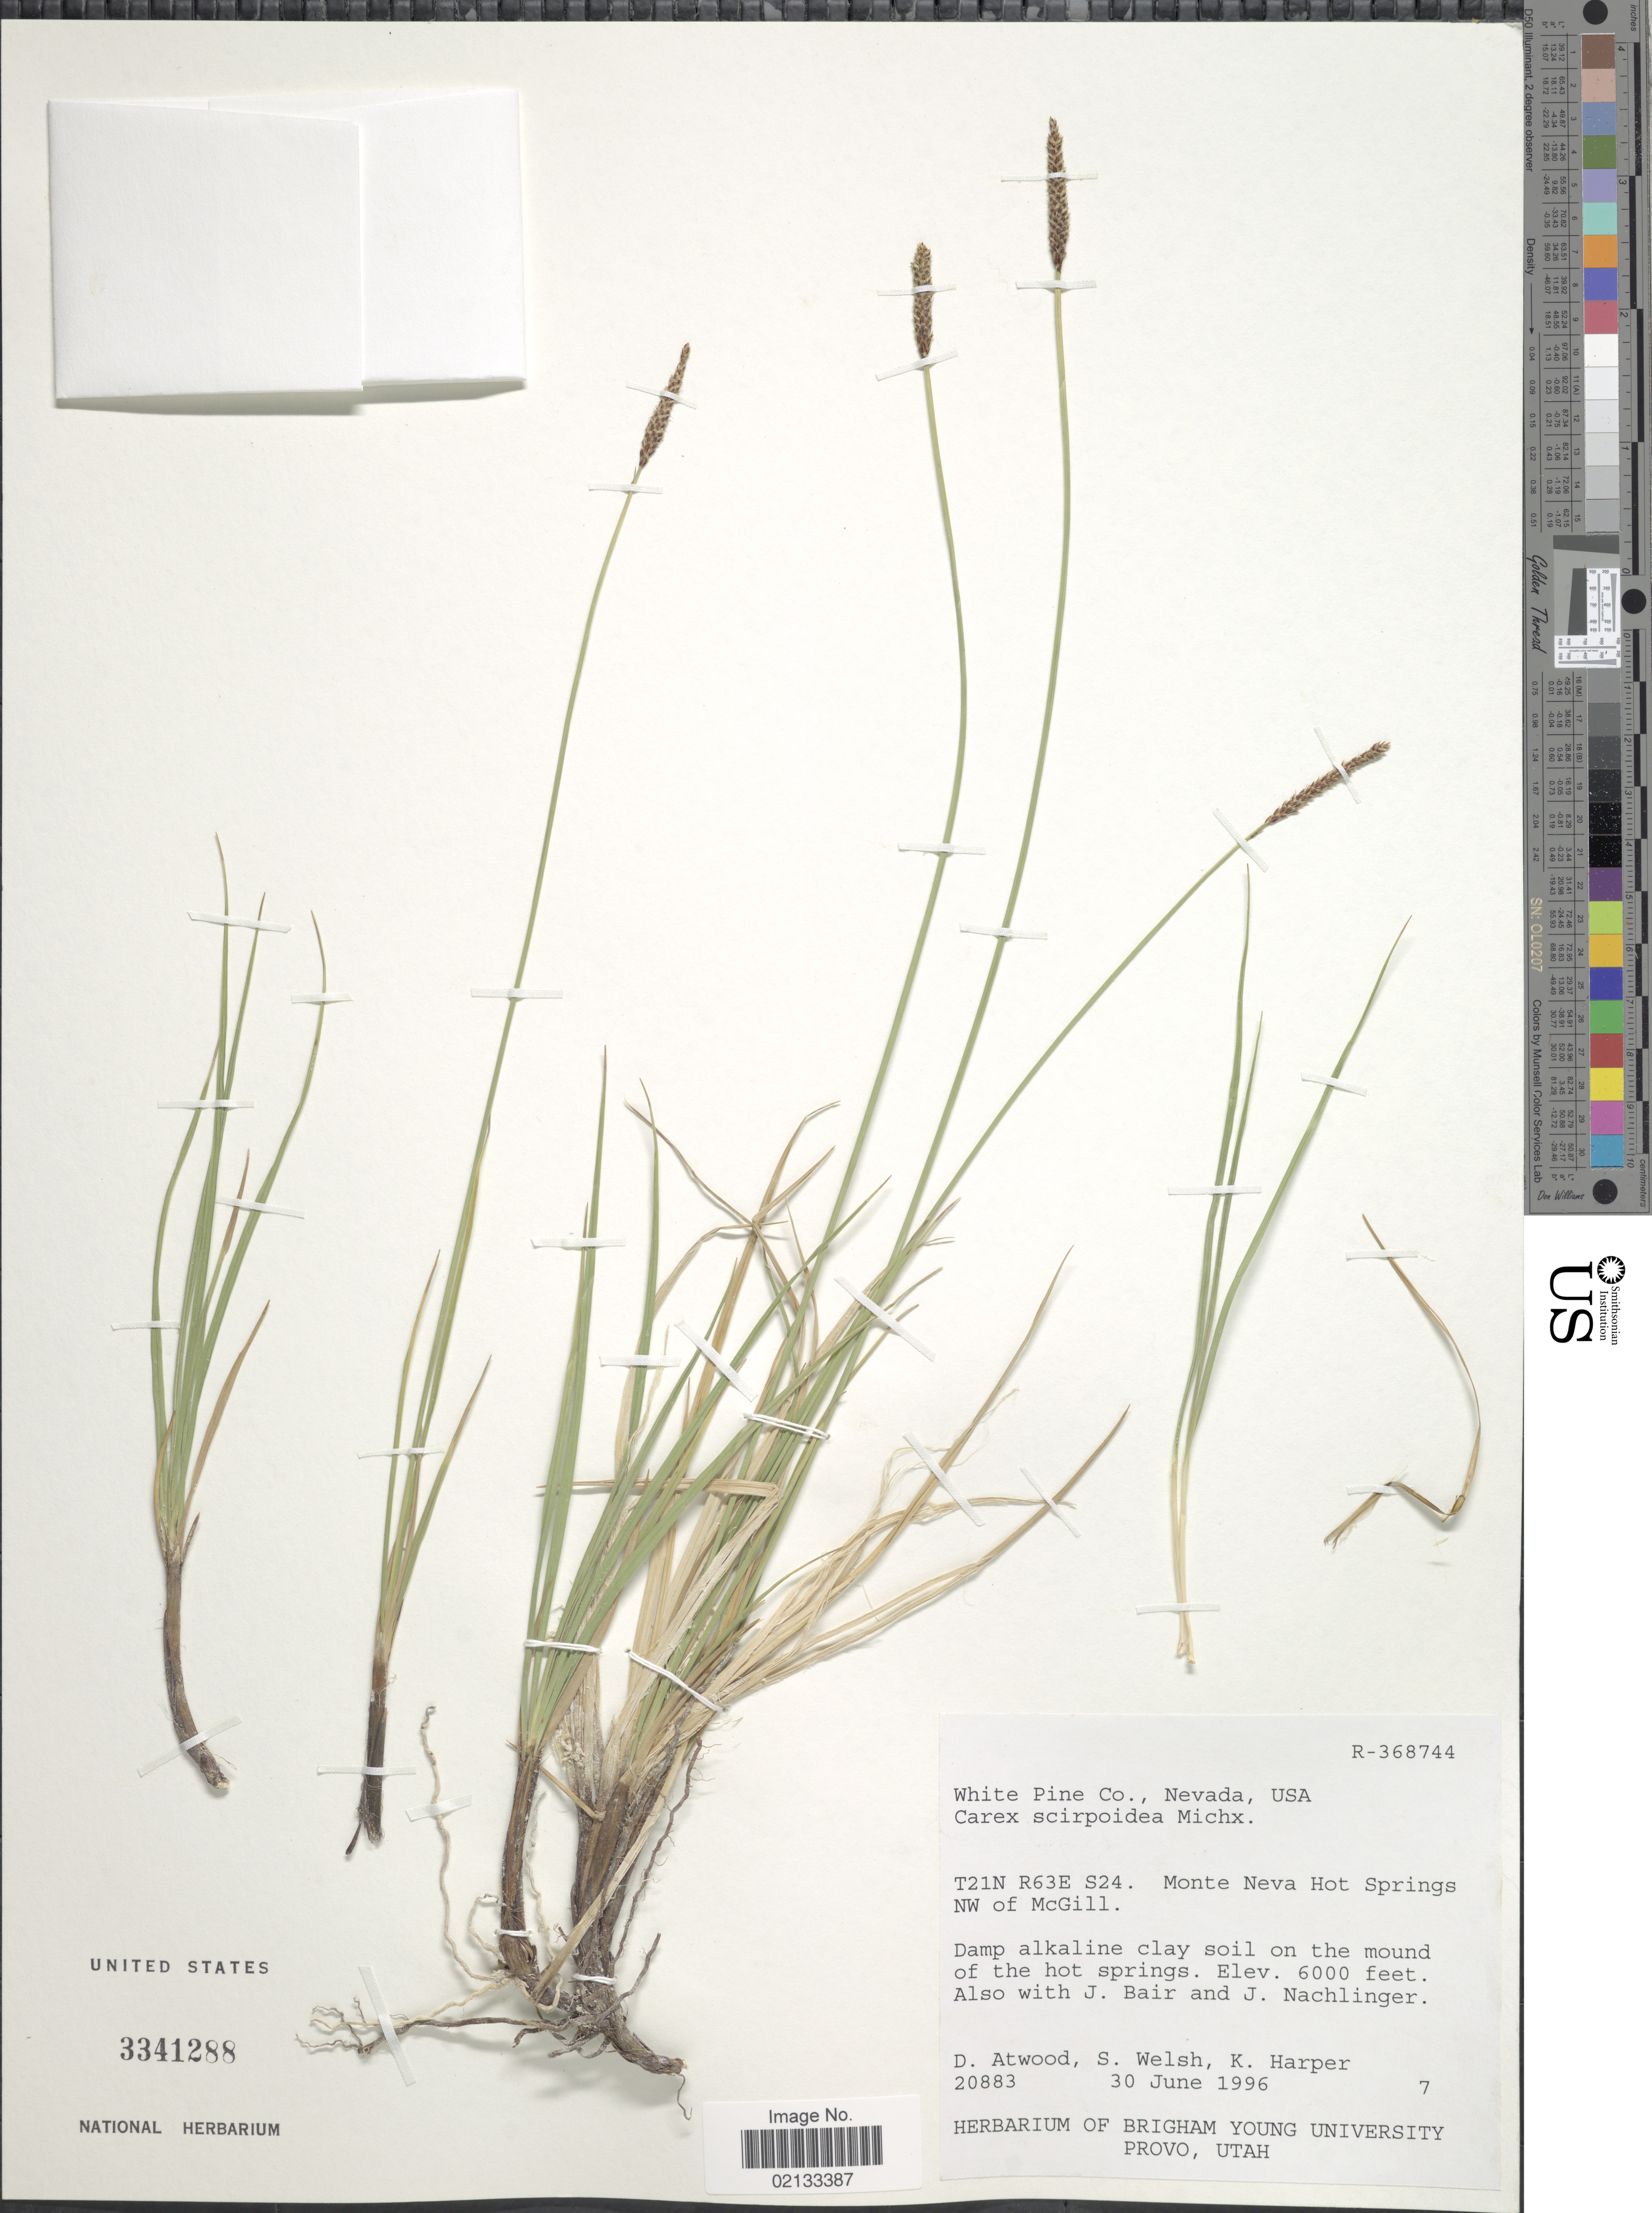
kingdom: Plantae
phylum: Tracheophyta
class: Liliopsida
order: Poales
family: Cyperaceae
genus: Carex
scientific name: Carex scirpoidea subsp. scirpoidea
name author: Michx.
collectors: D. Atwood, S. Welsh, K. Harper, J. Bair & J. Nachlinger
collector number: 20883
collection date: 1996-06-30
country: United States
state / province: Nevada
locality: White Pine Co. T21N R63E S24. Monte Neva Hot Springs NW of McGill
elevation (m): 1829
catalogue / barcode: US 3341288